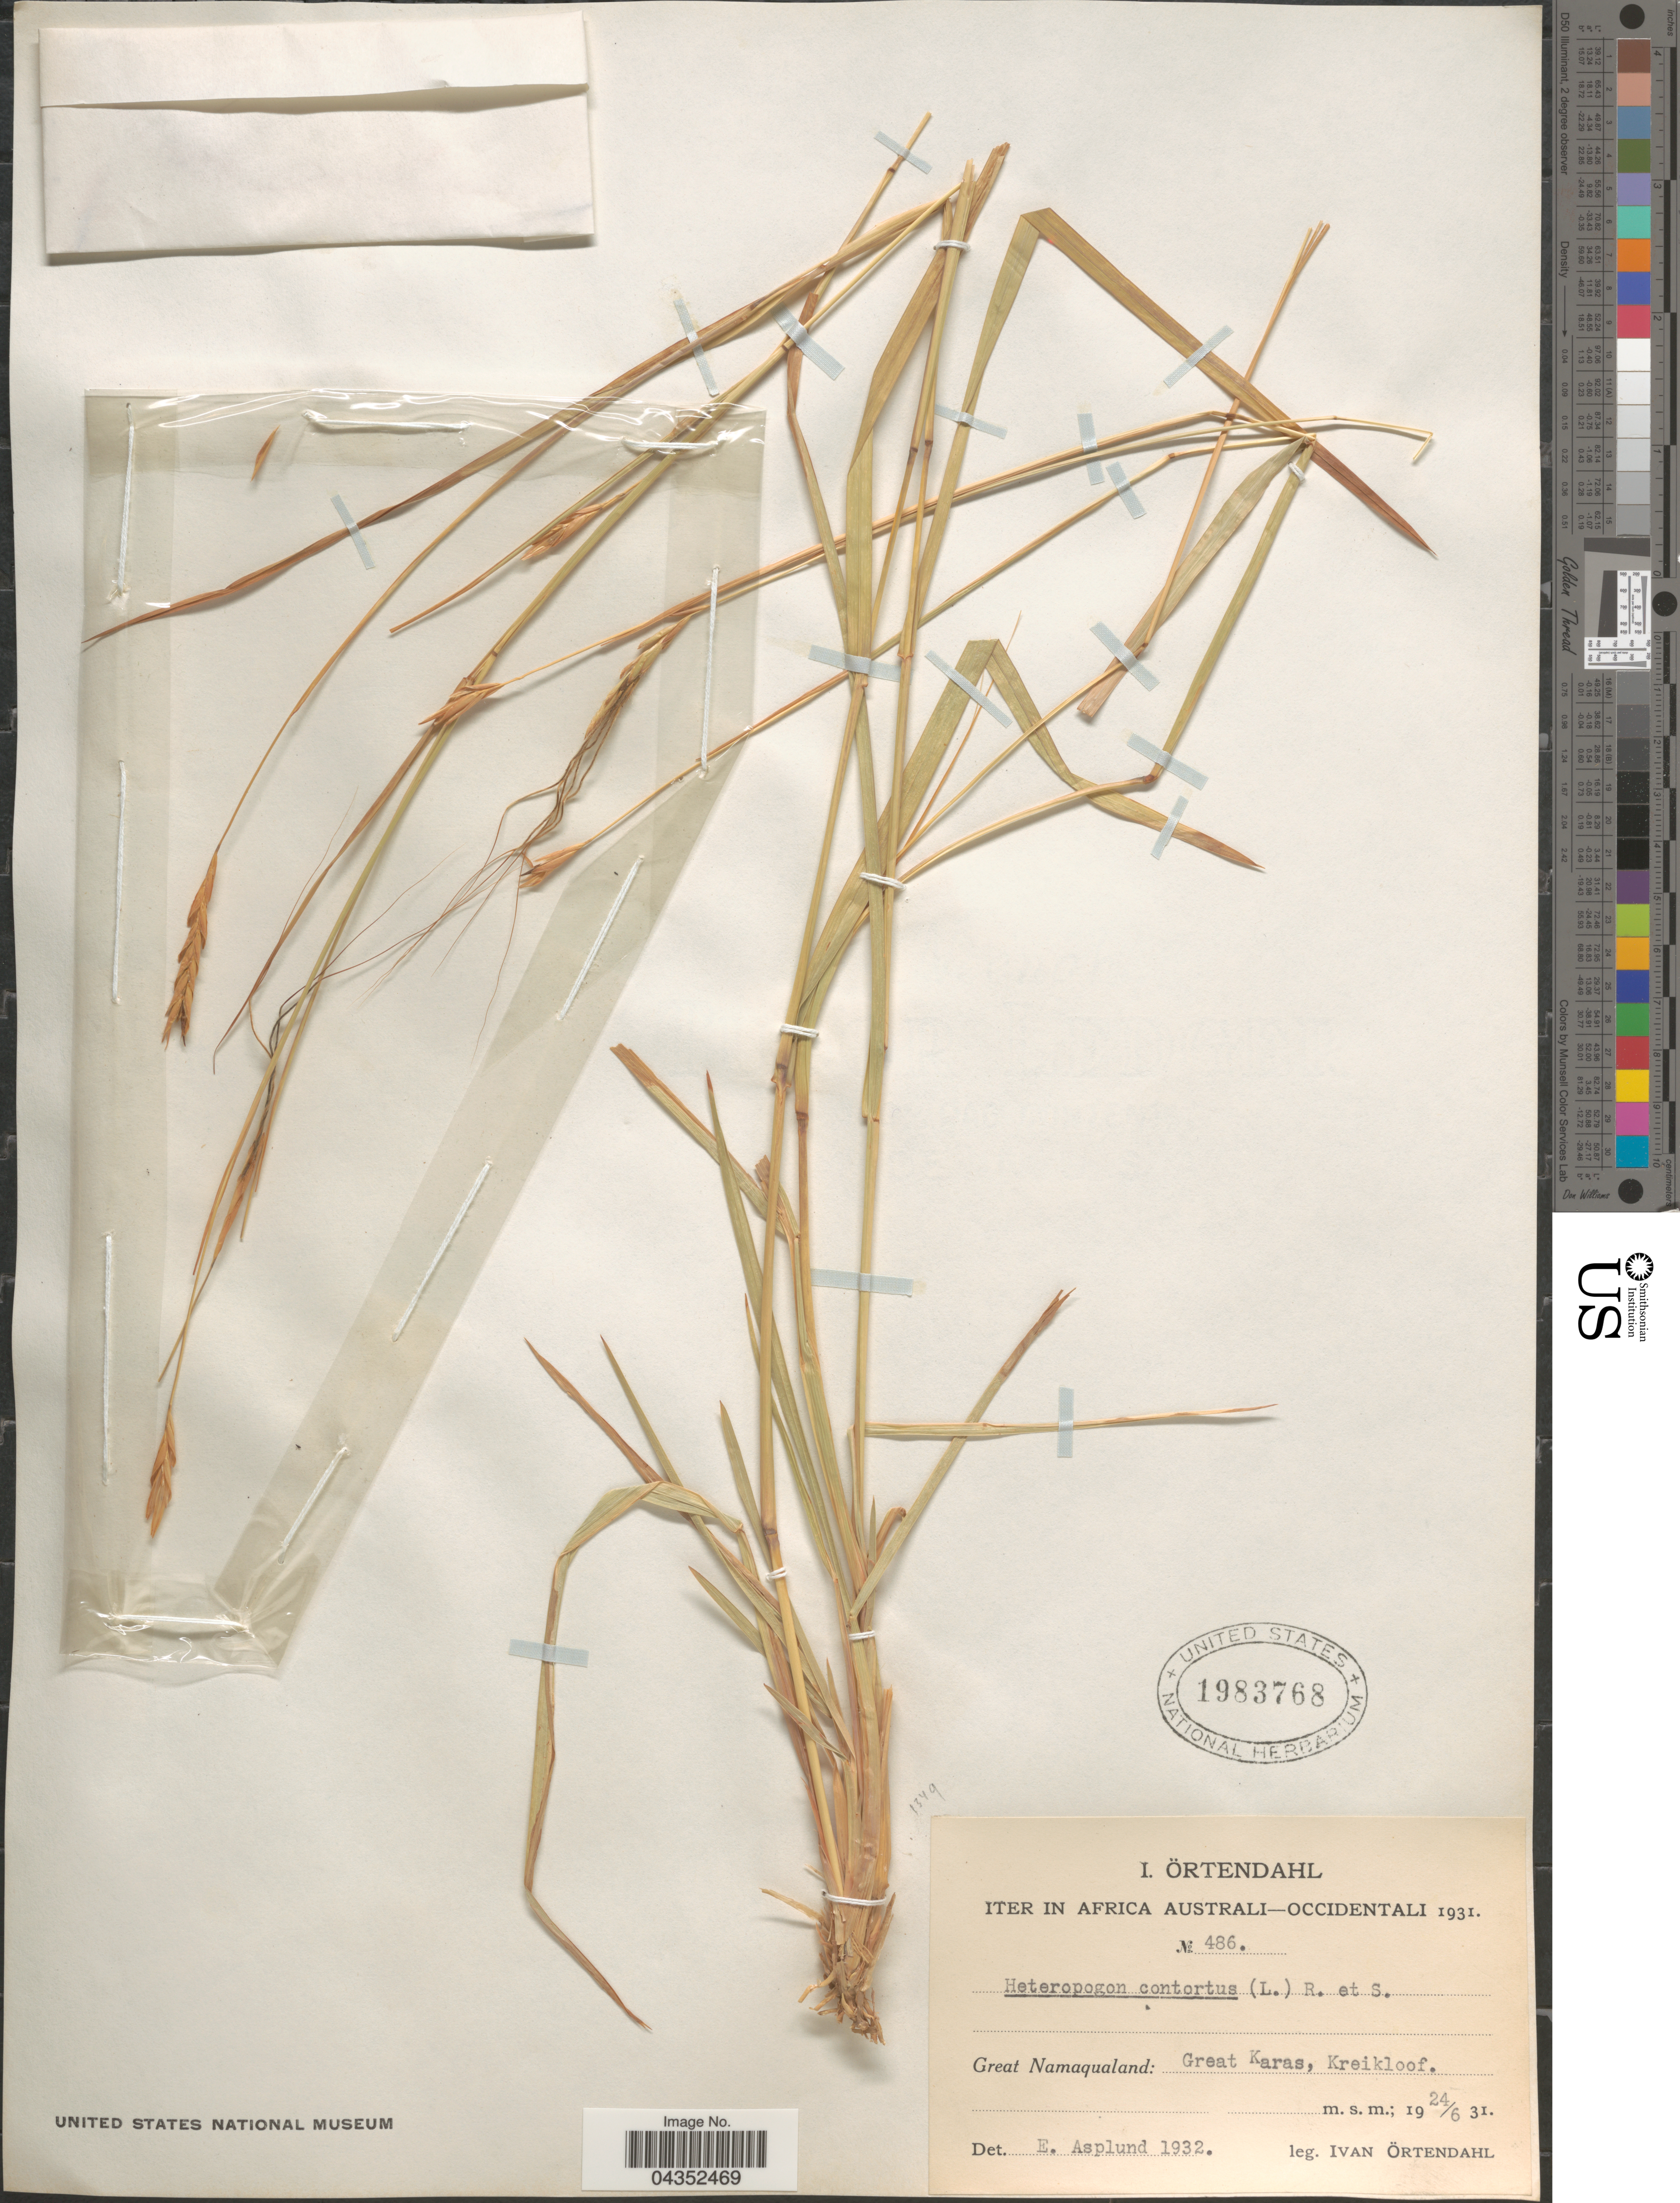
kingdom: Plantae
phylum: Tracheophyta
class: Liliopsida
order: Poales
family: Poaceae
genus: Heteropogon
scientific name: Heteropogon contortus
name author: (L.) P. Beauv. ex Roem. & Schult.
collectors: I. Ortendahl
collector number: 486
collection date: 1931-06-24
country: Namibia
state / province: Karas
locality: Iter in Africa Australi-Occidentali 1931. Great Namaqualand: Great Karas, Kreikloof.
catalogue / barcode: US 1983768